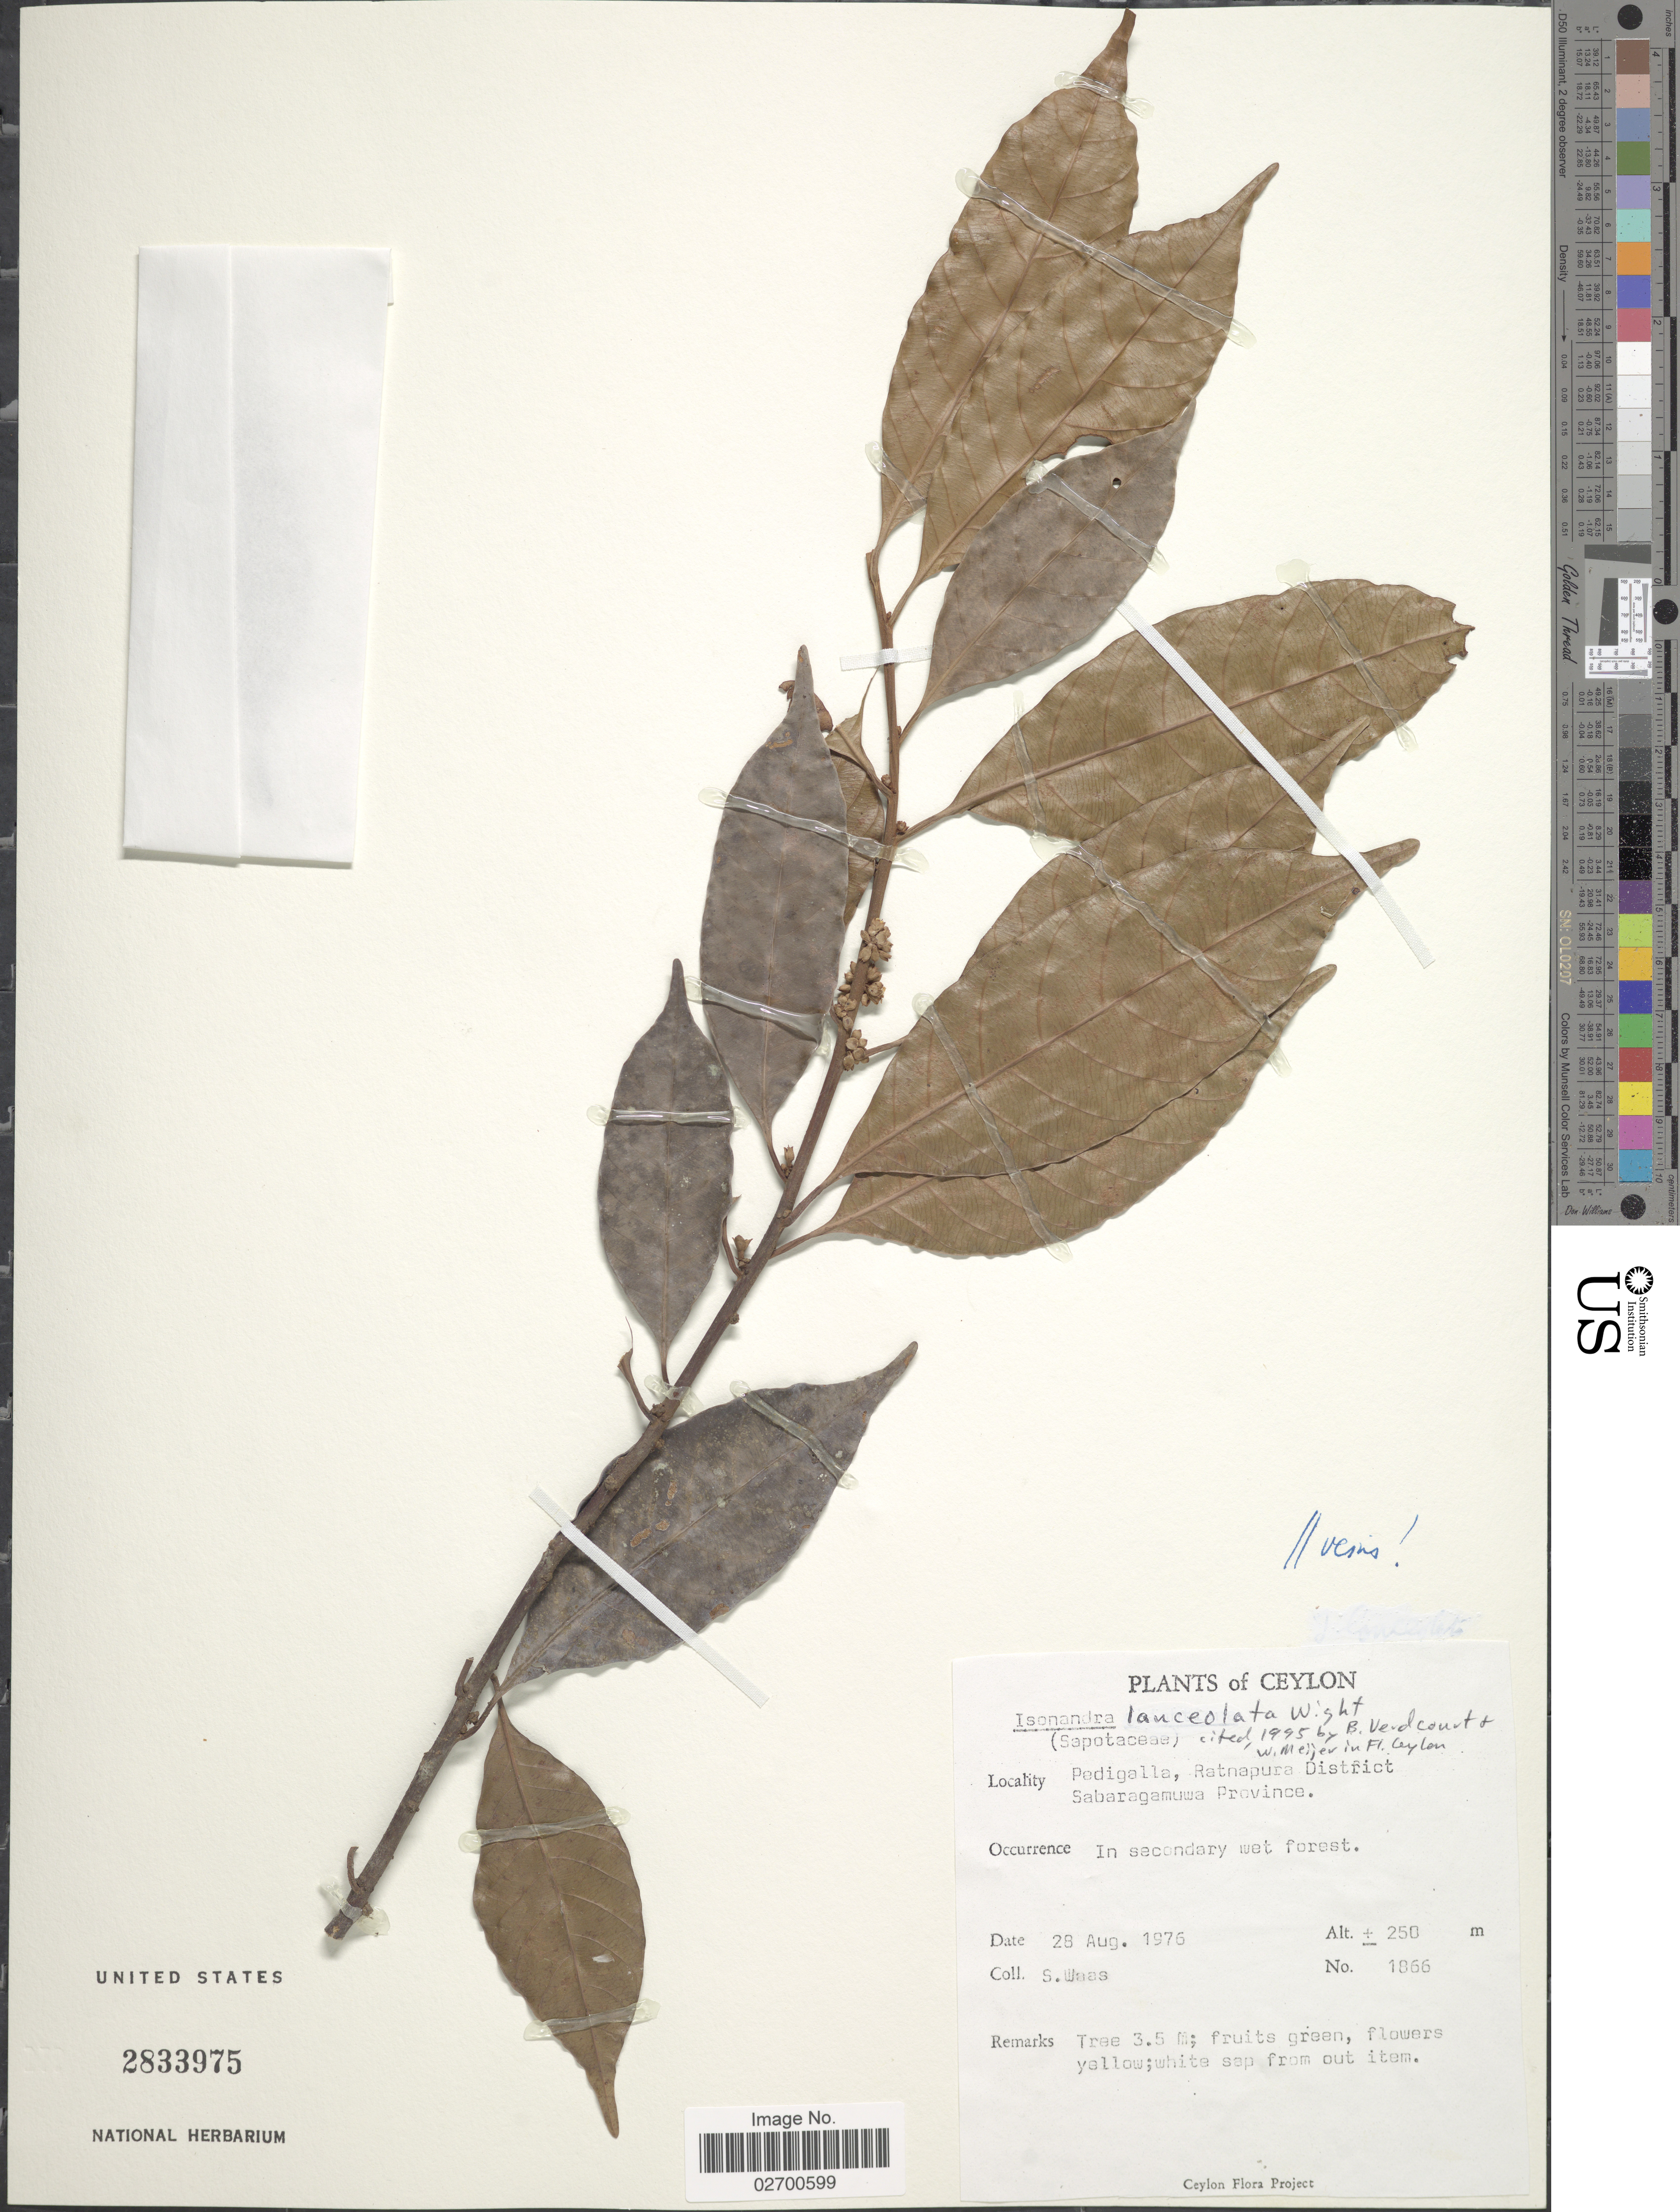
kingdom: Plantae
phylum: Tracheophyta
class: Magnoliopsida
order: Ericales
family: Sapotaceae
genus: Isonandra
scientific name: Isonandra lanceolata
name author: Wight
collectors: S. Waas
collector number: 1866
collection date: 1976-08-28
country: Sri Lanka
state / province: Sabaragamuwa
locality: Pedigalla, Ratnapura District Sabaragamuwa Province. Ceylon.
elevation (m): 250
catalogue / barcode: US 2833975